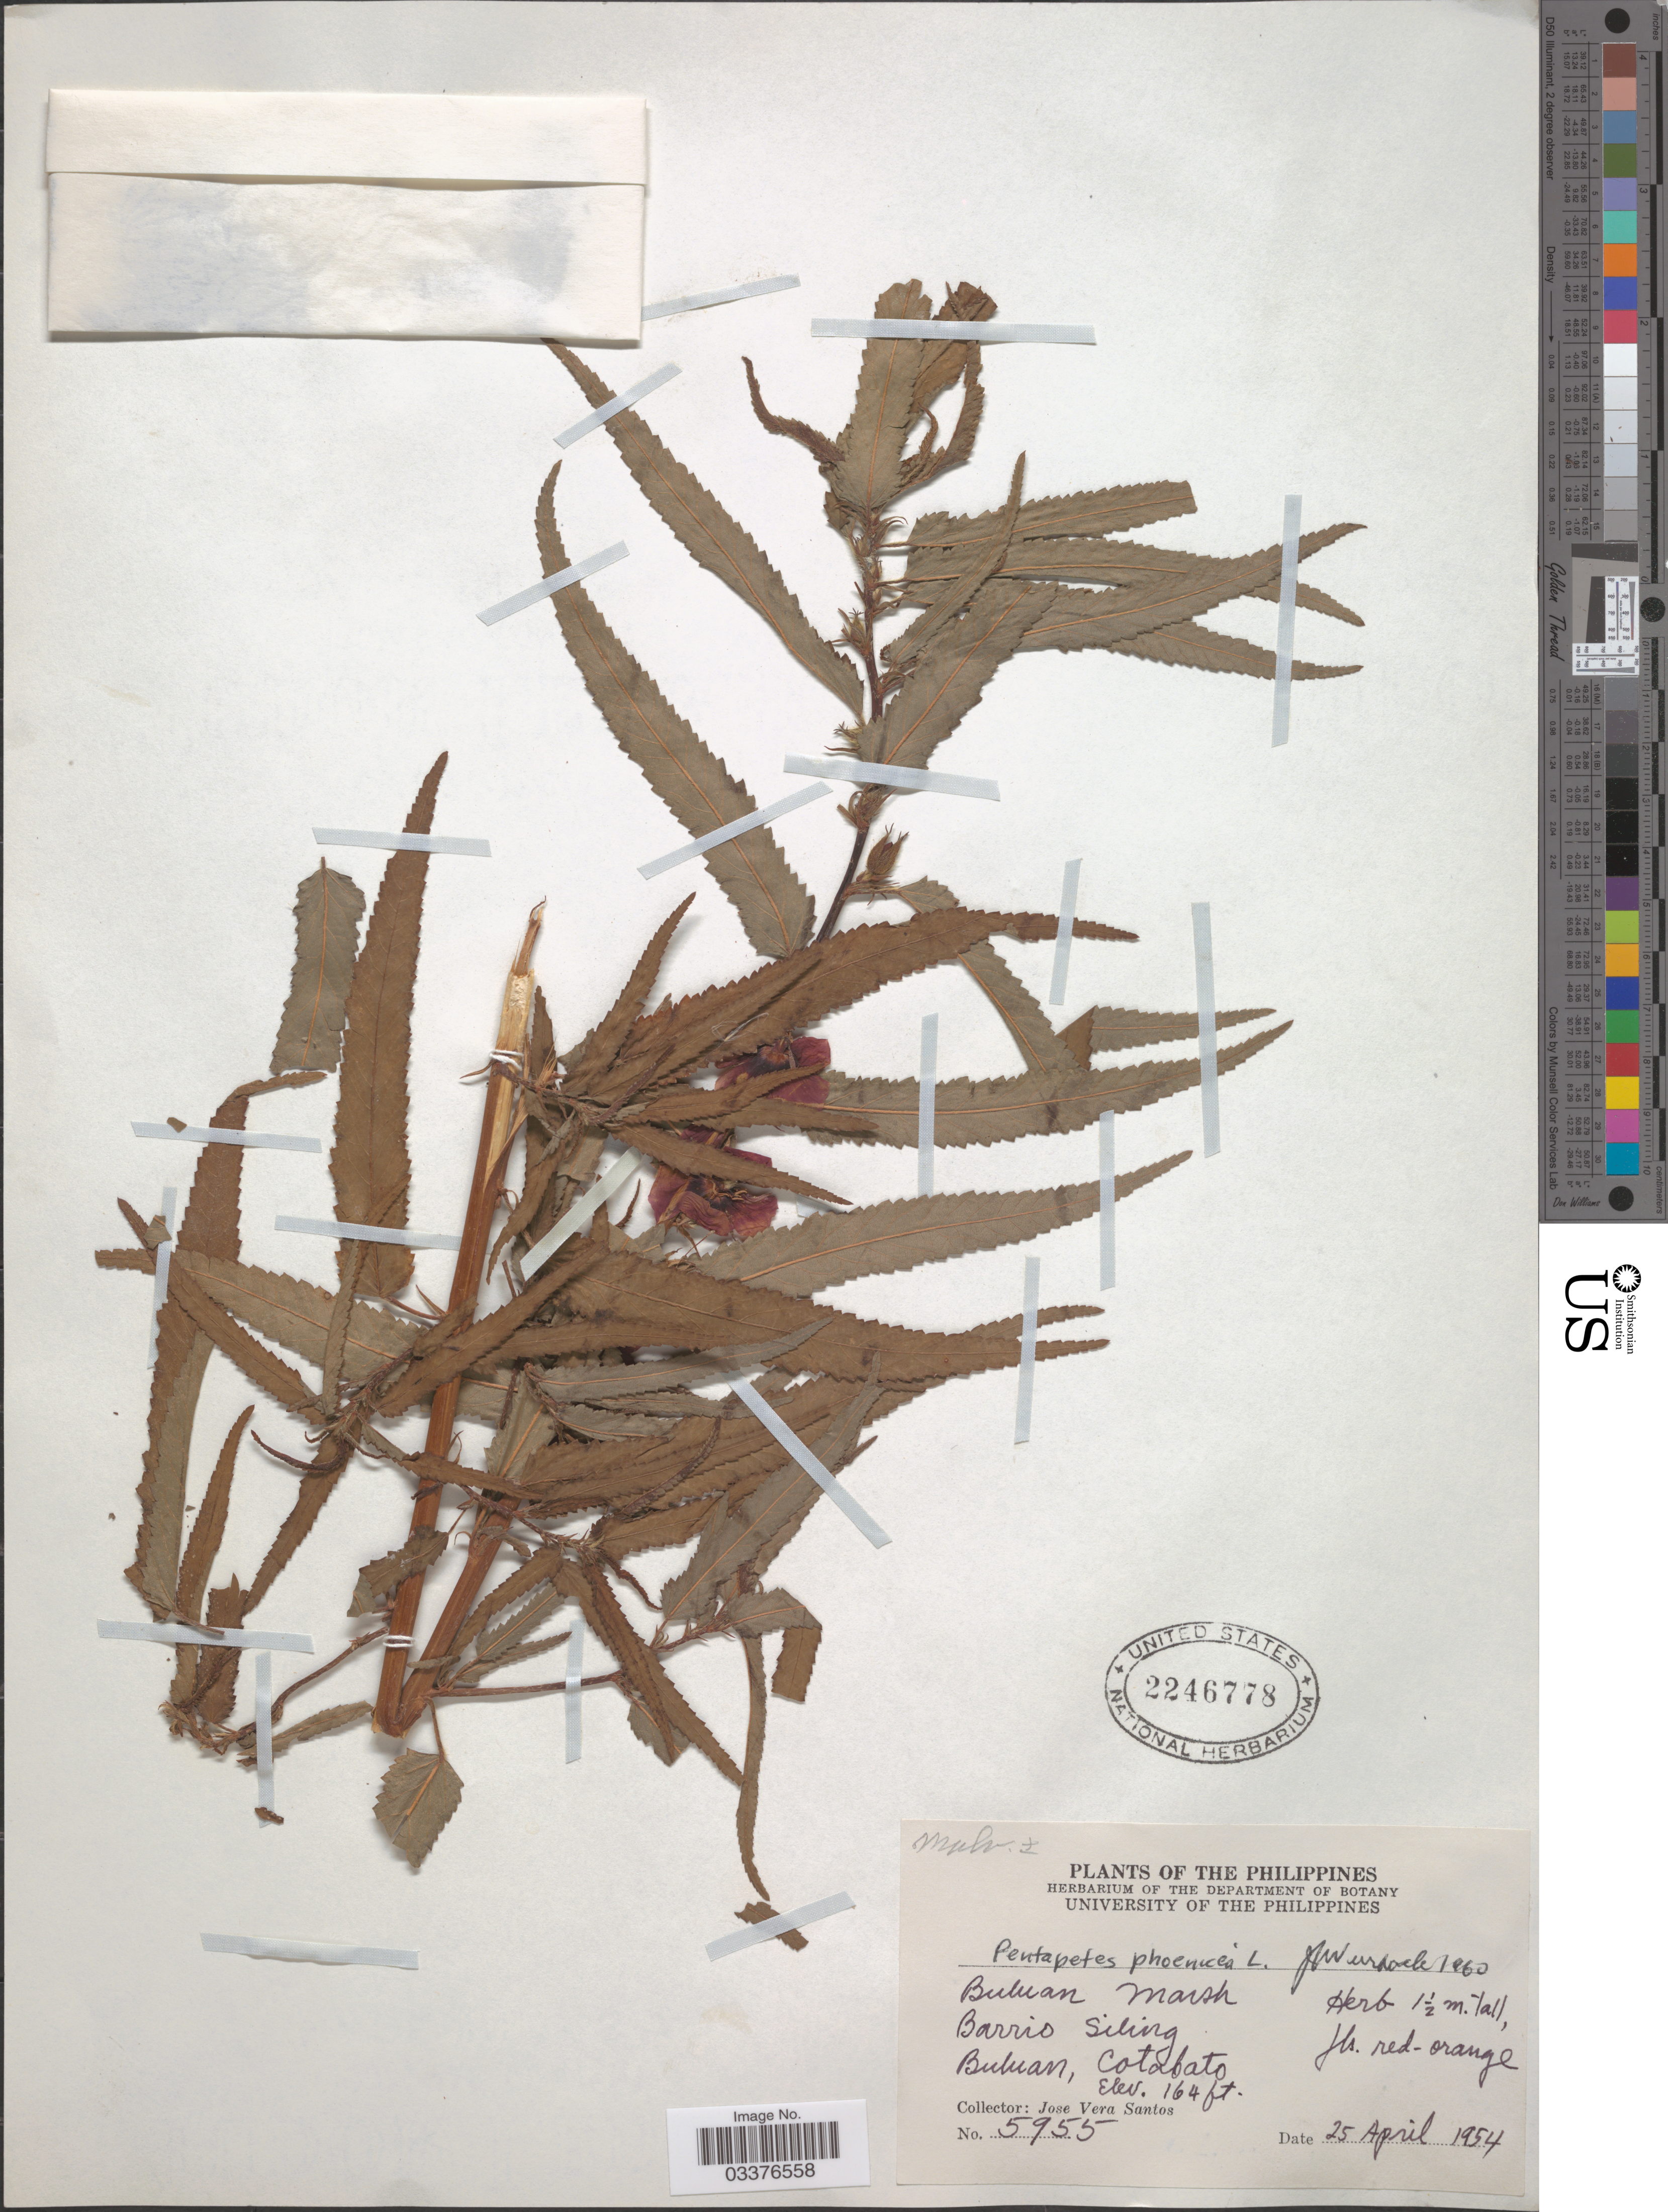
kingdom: Plantae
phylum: Tracheophyta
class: Magnoliopsida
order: Malvales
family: Malvaceae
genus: Pentapetes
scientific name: Pentapetes phoenicea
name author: L.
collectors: J. V. Santos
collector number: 5955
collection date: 1954-04-25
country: Philippines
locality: Buluan Marsh. Barrio Siling. Buluan, Cotabato.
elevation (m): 50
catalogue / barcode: US 2246778